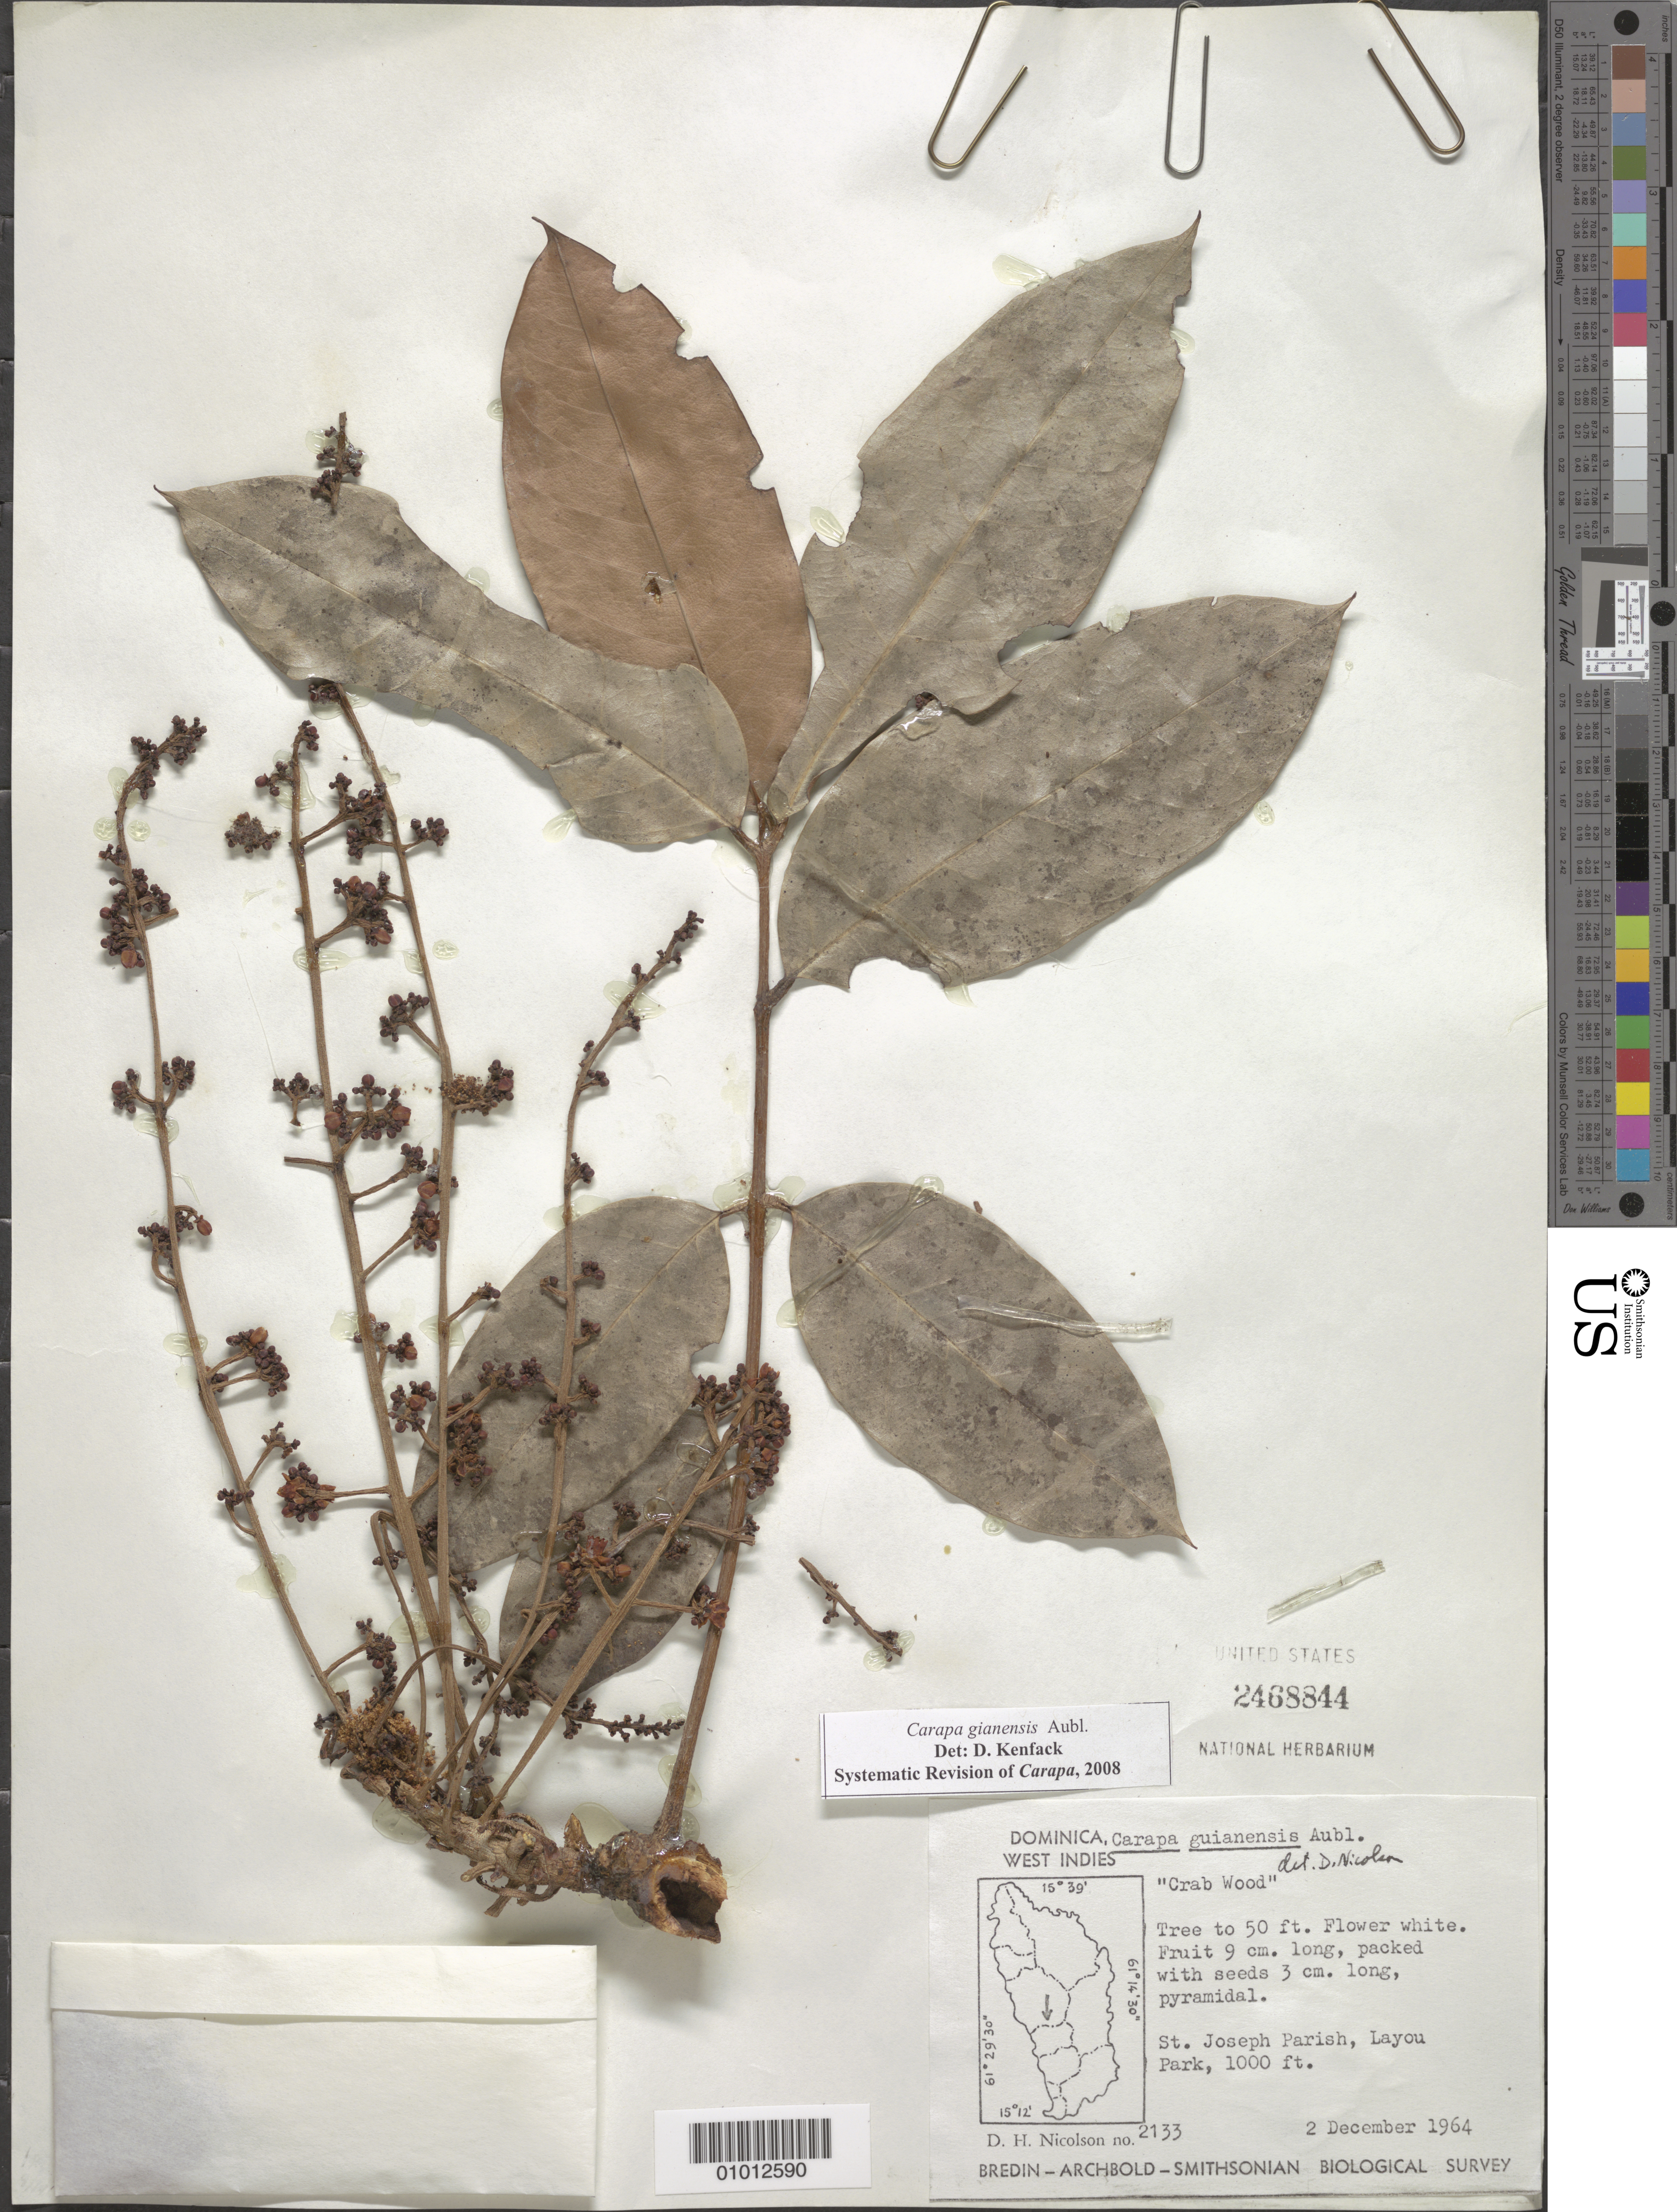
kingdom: Plantae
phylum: Tracheophyta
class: Magnoliopsida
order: Sapindales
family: Meliaceae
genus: Carapa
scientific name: Carapa guianensis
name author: Aubl.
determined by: Kenfack, D.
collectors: D. H. Nicolson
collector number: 2133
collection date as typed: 02 Dec 1964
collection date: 1964-12-02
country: Dominica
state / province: St. Joseph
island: Dominica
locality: Layou Park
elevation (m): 305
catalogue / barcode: US 2468844